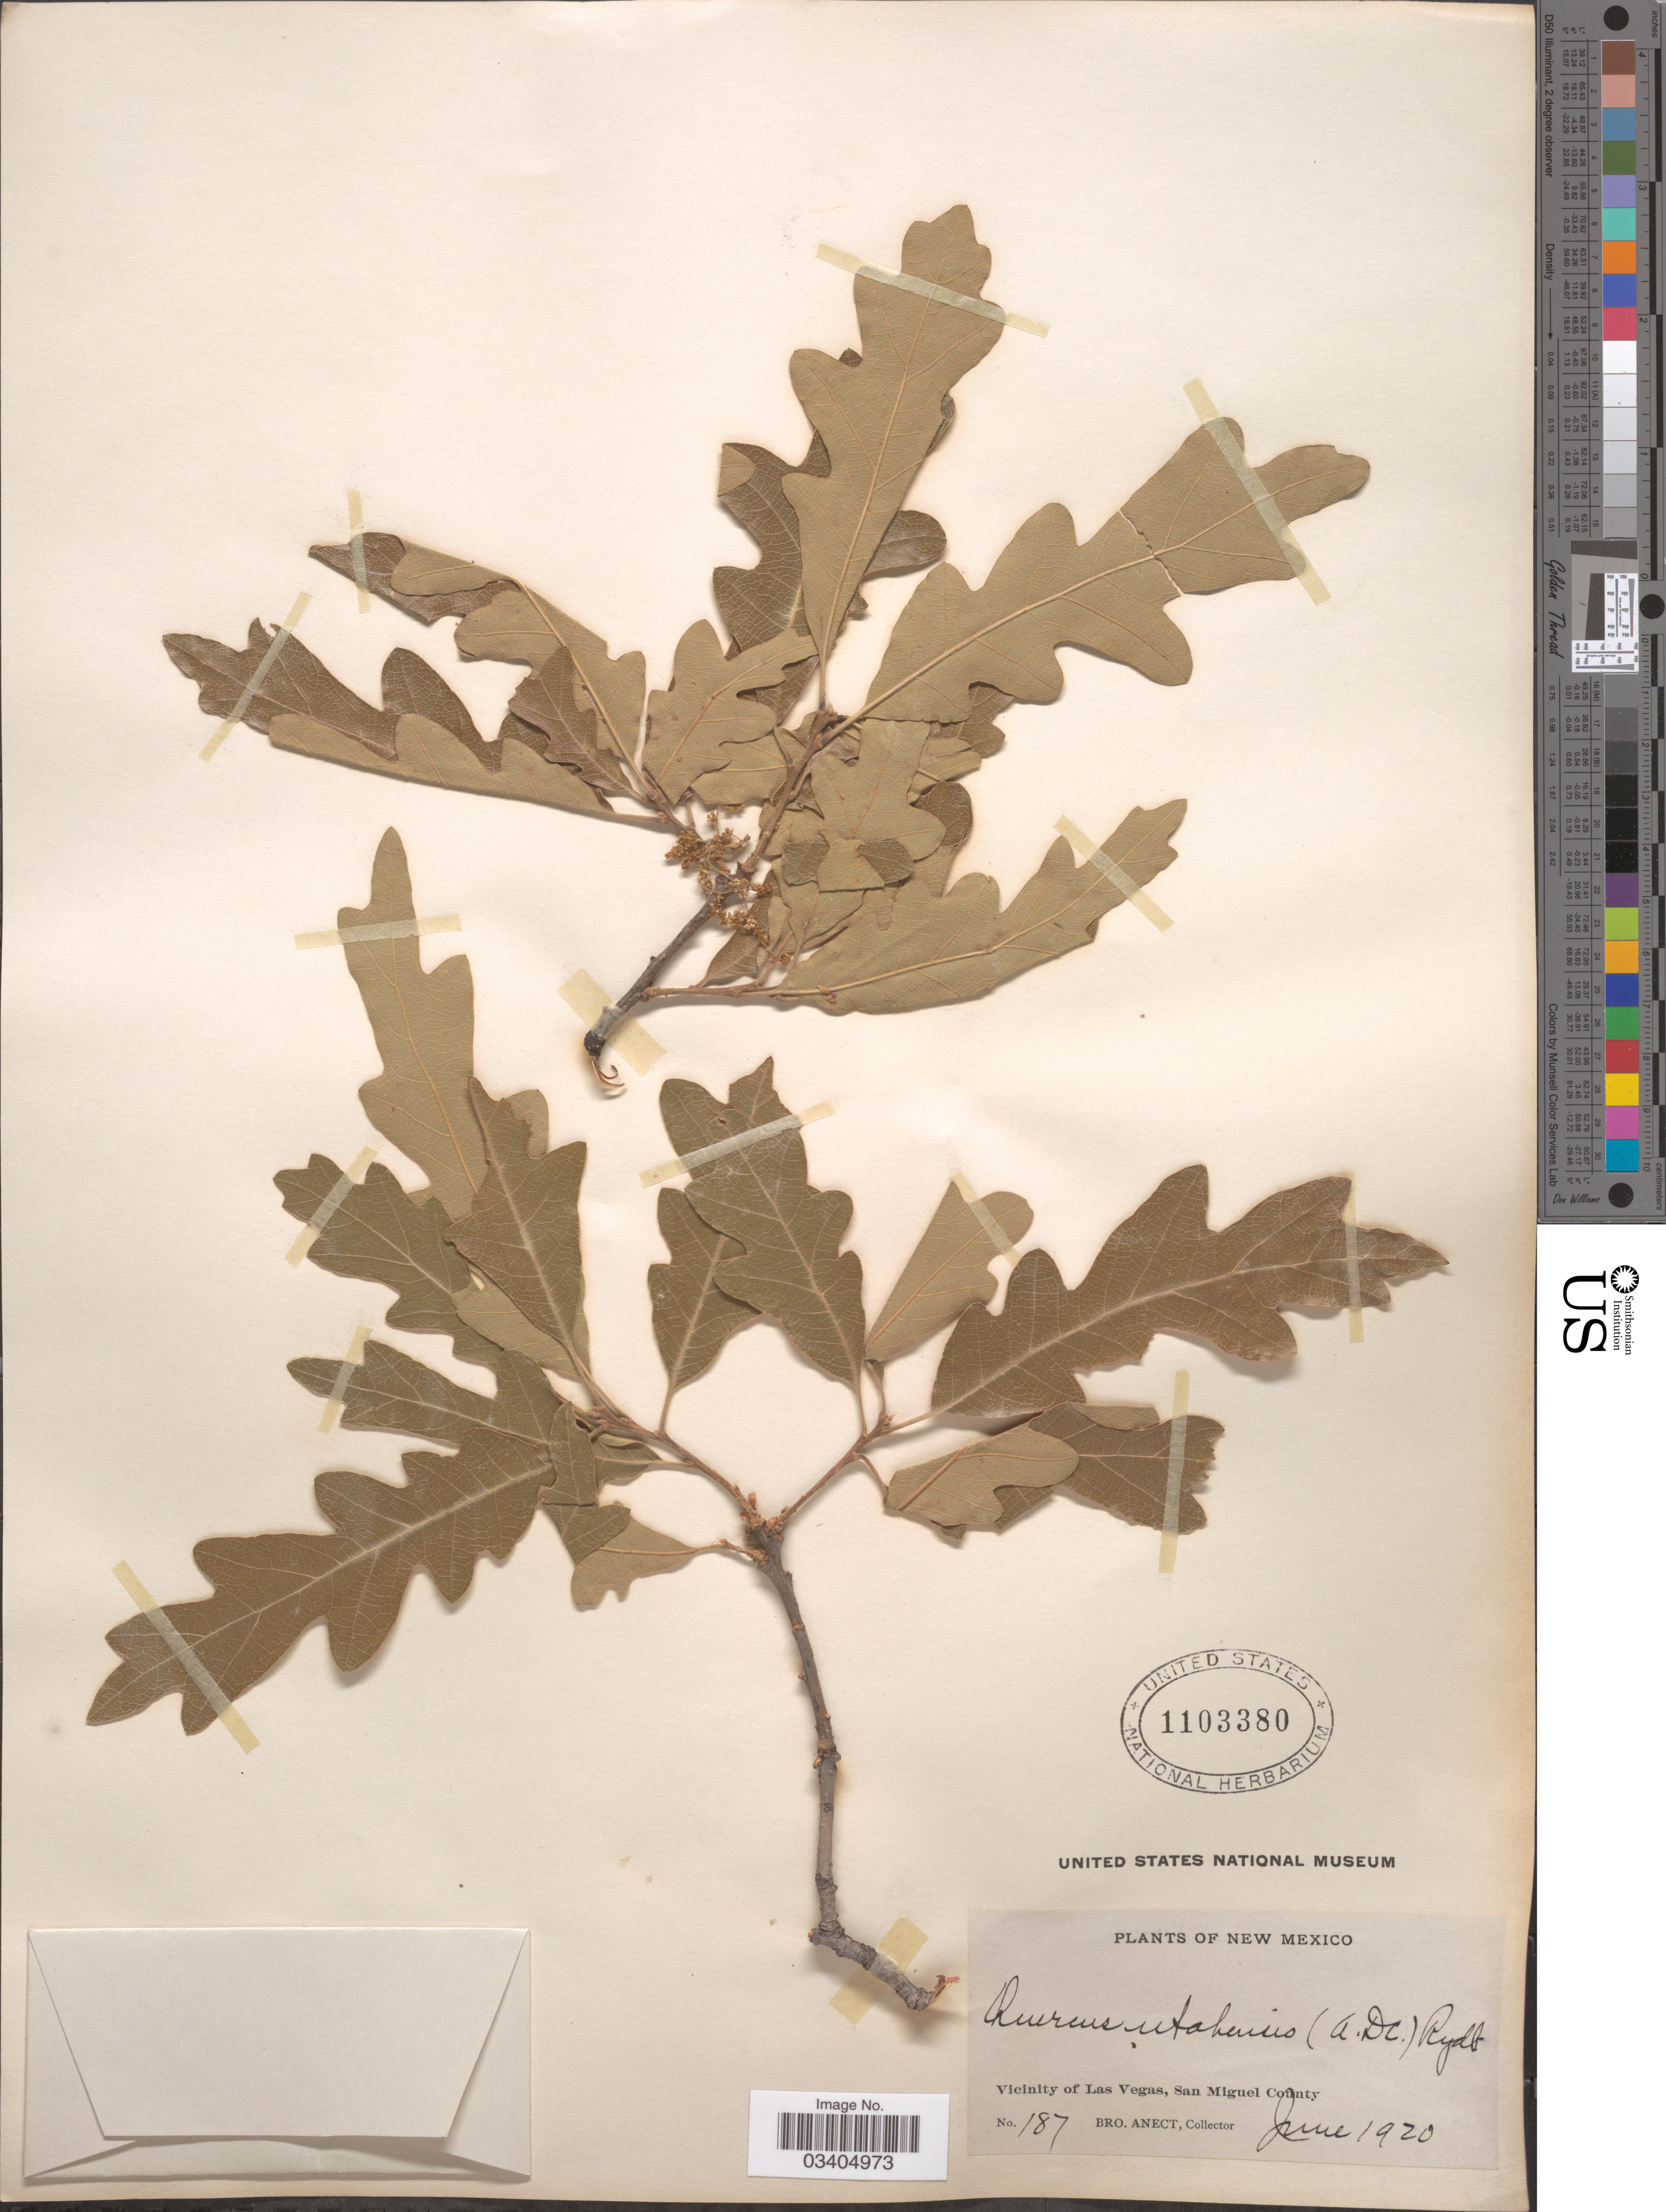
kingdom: Plantae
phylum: Tracheophyta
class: Magnoliopsida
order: Fagales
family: Fagaceae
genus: Quercus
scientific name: Quercus gambelii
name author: Nutt.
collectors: B. Anect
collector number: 187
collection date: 1920-06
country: United States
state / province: New Mexico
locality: Vicinity of Las Vegas, San Miguel County.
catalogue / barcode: US 1103380